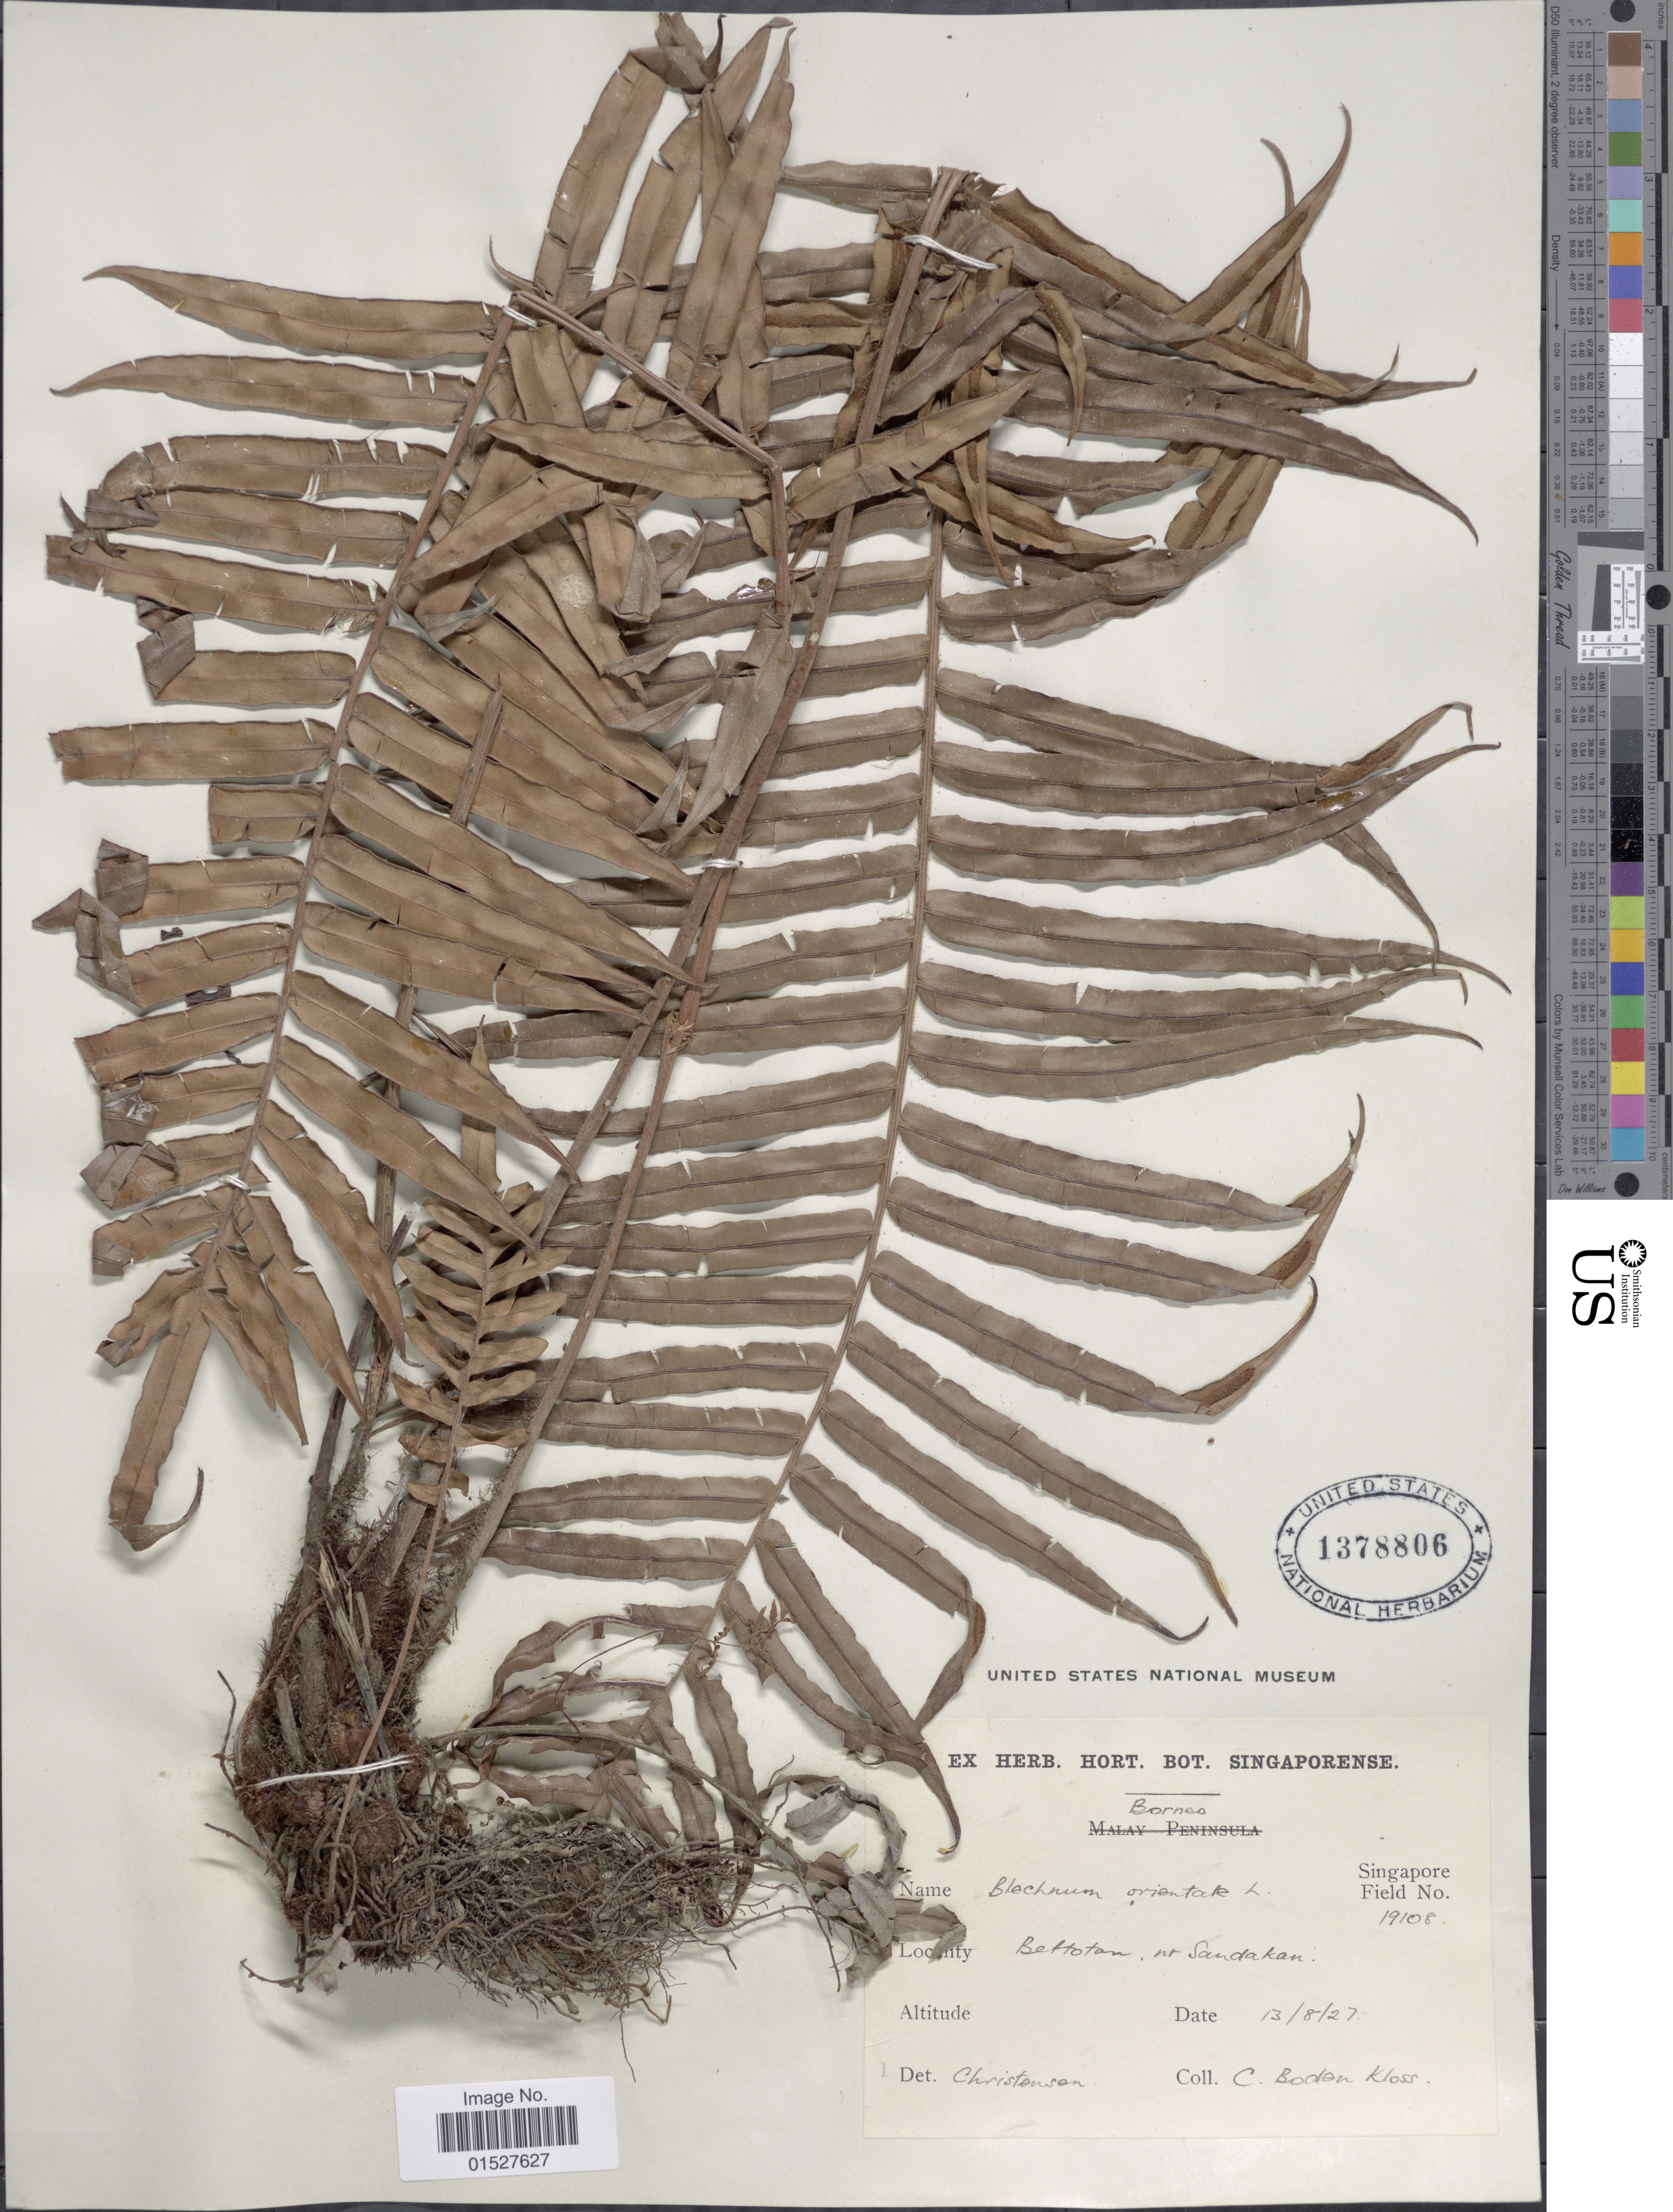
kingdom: Plantae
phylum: Tracheophyta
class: Polypodiopsida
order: Polypodiales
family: Blechnaceae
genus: Blechnum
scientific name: Blechnum orientale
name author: L.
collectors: C. Boden-Kloss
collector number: Singapore Field 19108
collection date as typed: Transcribed d/m/y: 13/8/27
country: Malaysia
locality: Borneo. Bettotan, nr Sandakan.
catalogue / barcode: US 1378806